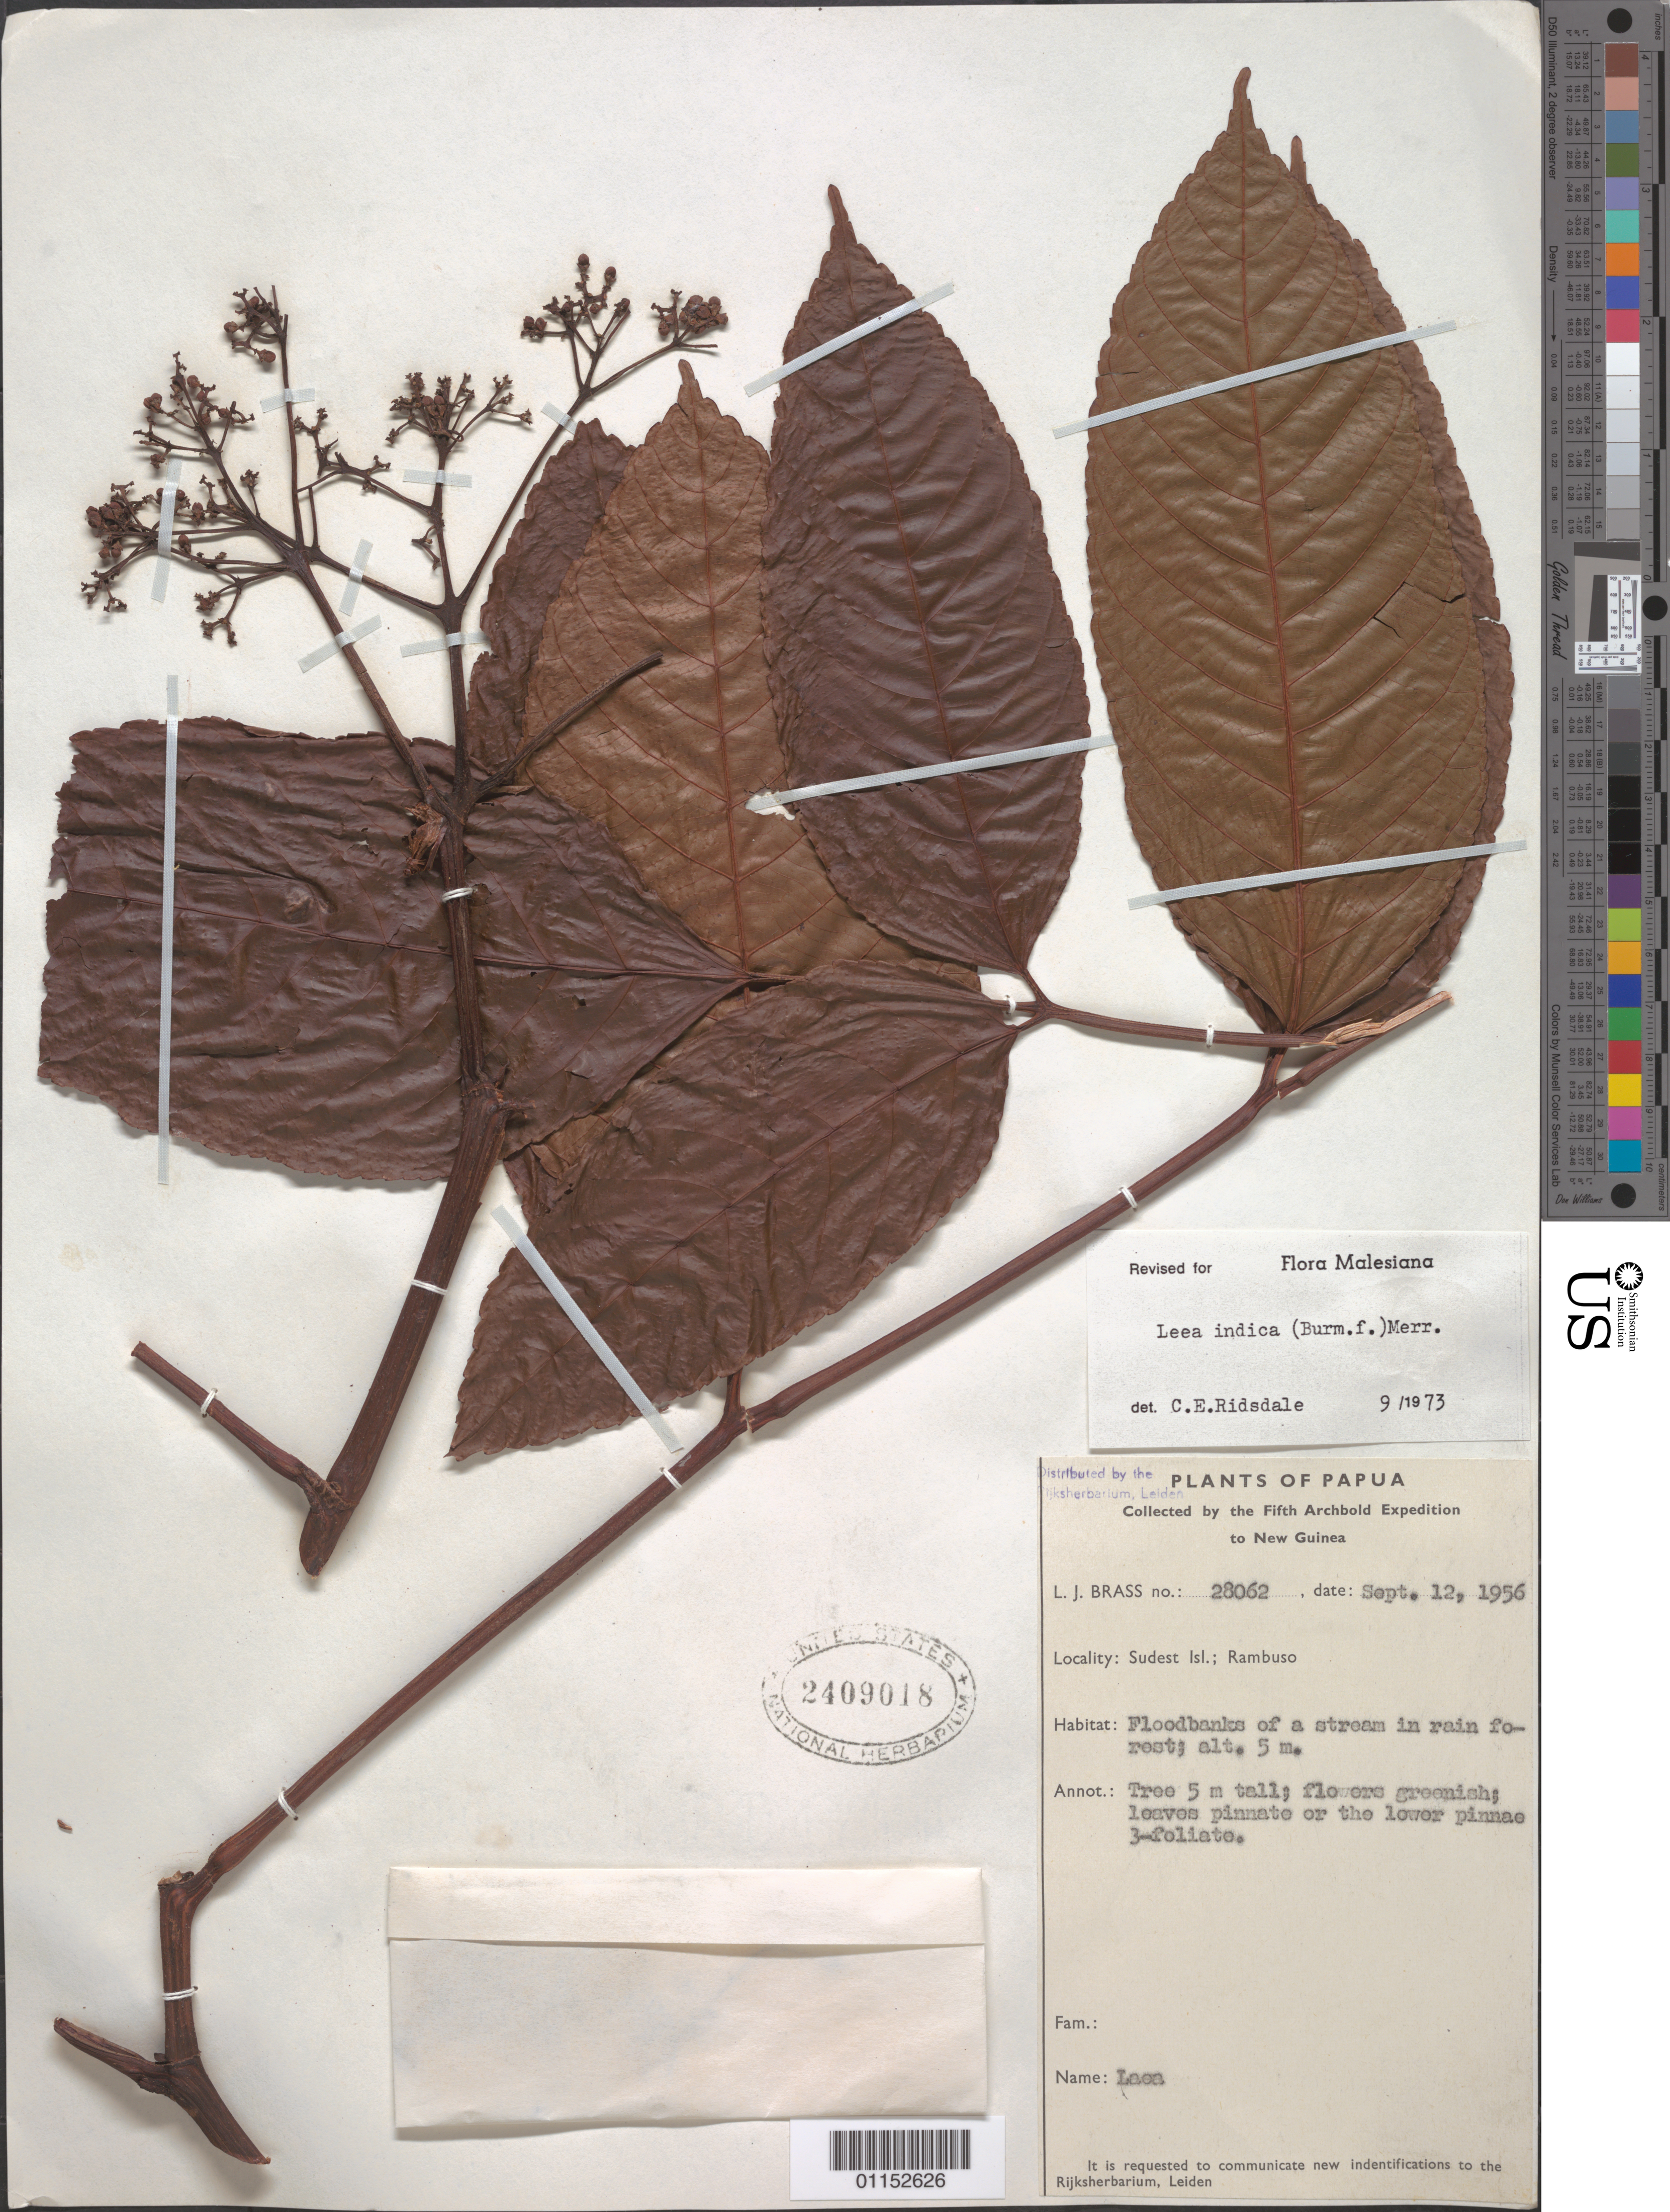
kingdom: Plantae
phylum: Tracheophyta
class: Magnoliopsida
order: Vitales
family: Vitaceae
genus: Leea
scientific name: Leea indica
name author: (Burm. f.) Merr.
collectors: L. J. Brass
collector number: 28062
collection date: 1956-09-12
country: Papua New Guinea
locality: Sudest Isl.; Rambuso.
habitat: Floodbanks of a stream in rain forest. Tree.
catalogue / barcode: US 2409018